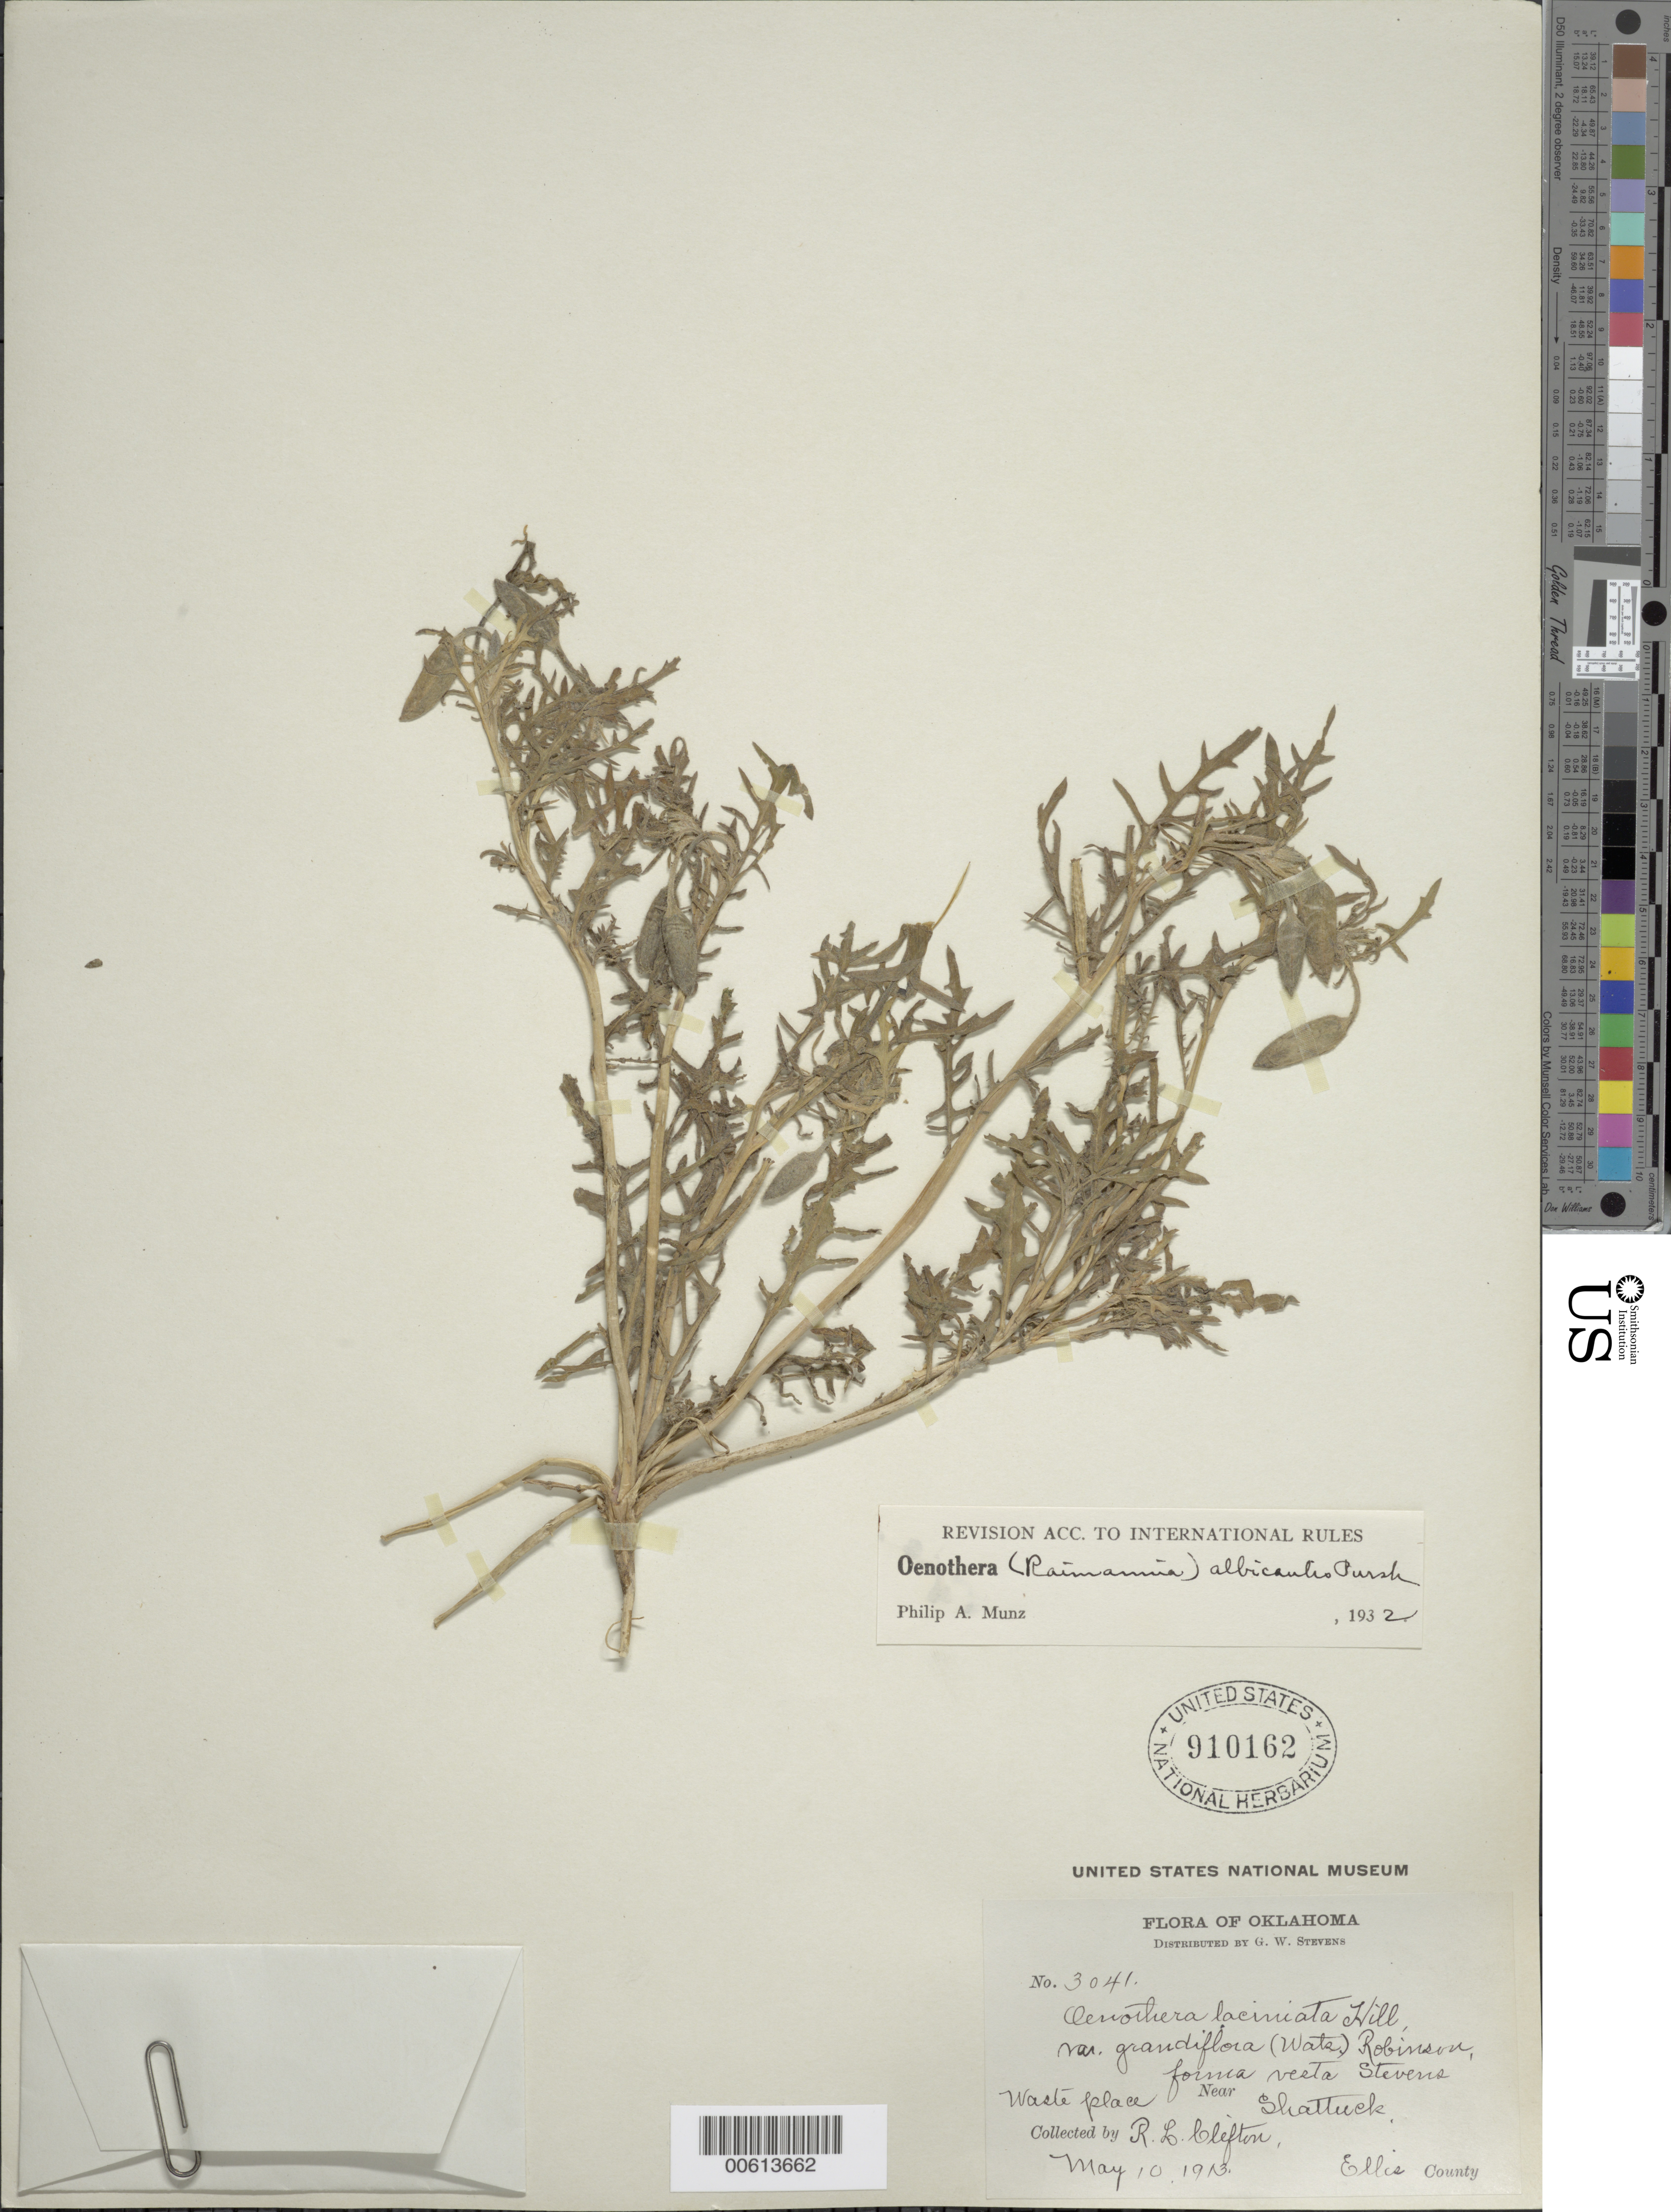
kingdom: Plantae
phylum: Tracheophyta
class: Magnoliopsida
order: Myrtales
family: Onagraceae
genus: Oenothera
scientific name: Oenothera albicaulis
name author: Pursh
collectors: R. Clifton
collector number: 3041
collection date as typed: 10 May 1913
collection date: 1913-05-10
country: United States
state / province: Oklahoma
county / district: Ellis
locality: Near Shattuck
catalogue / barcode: US 910162